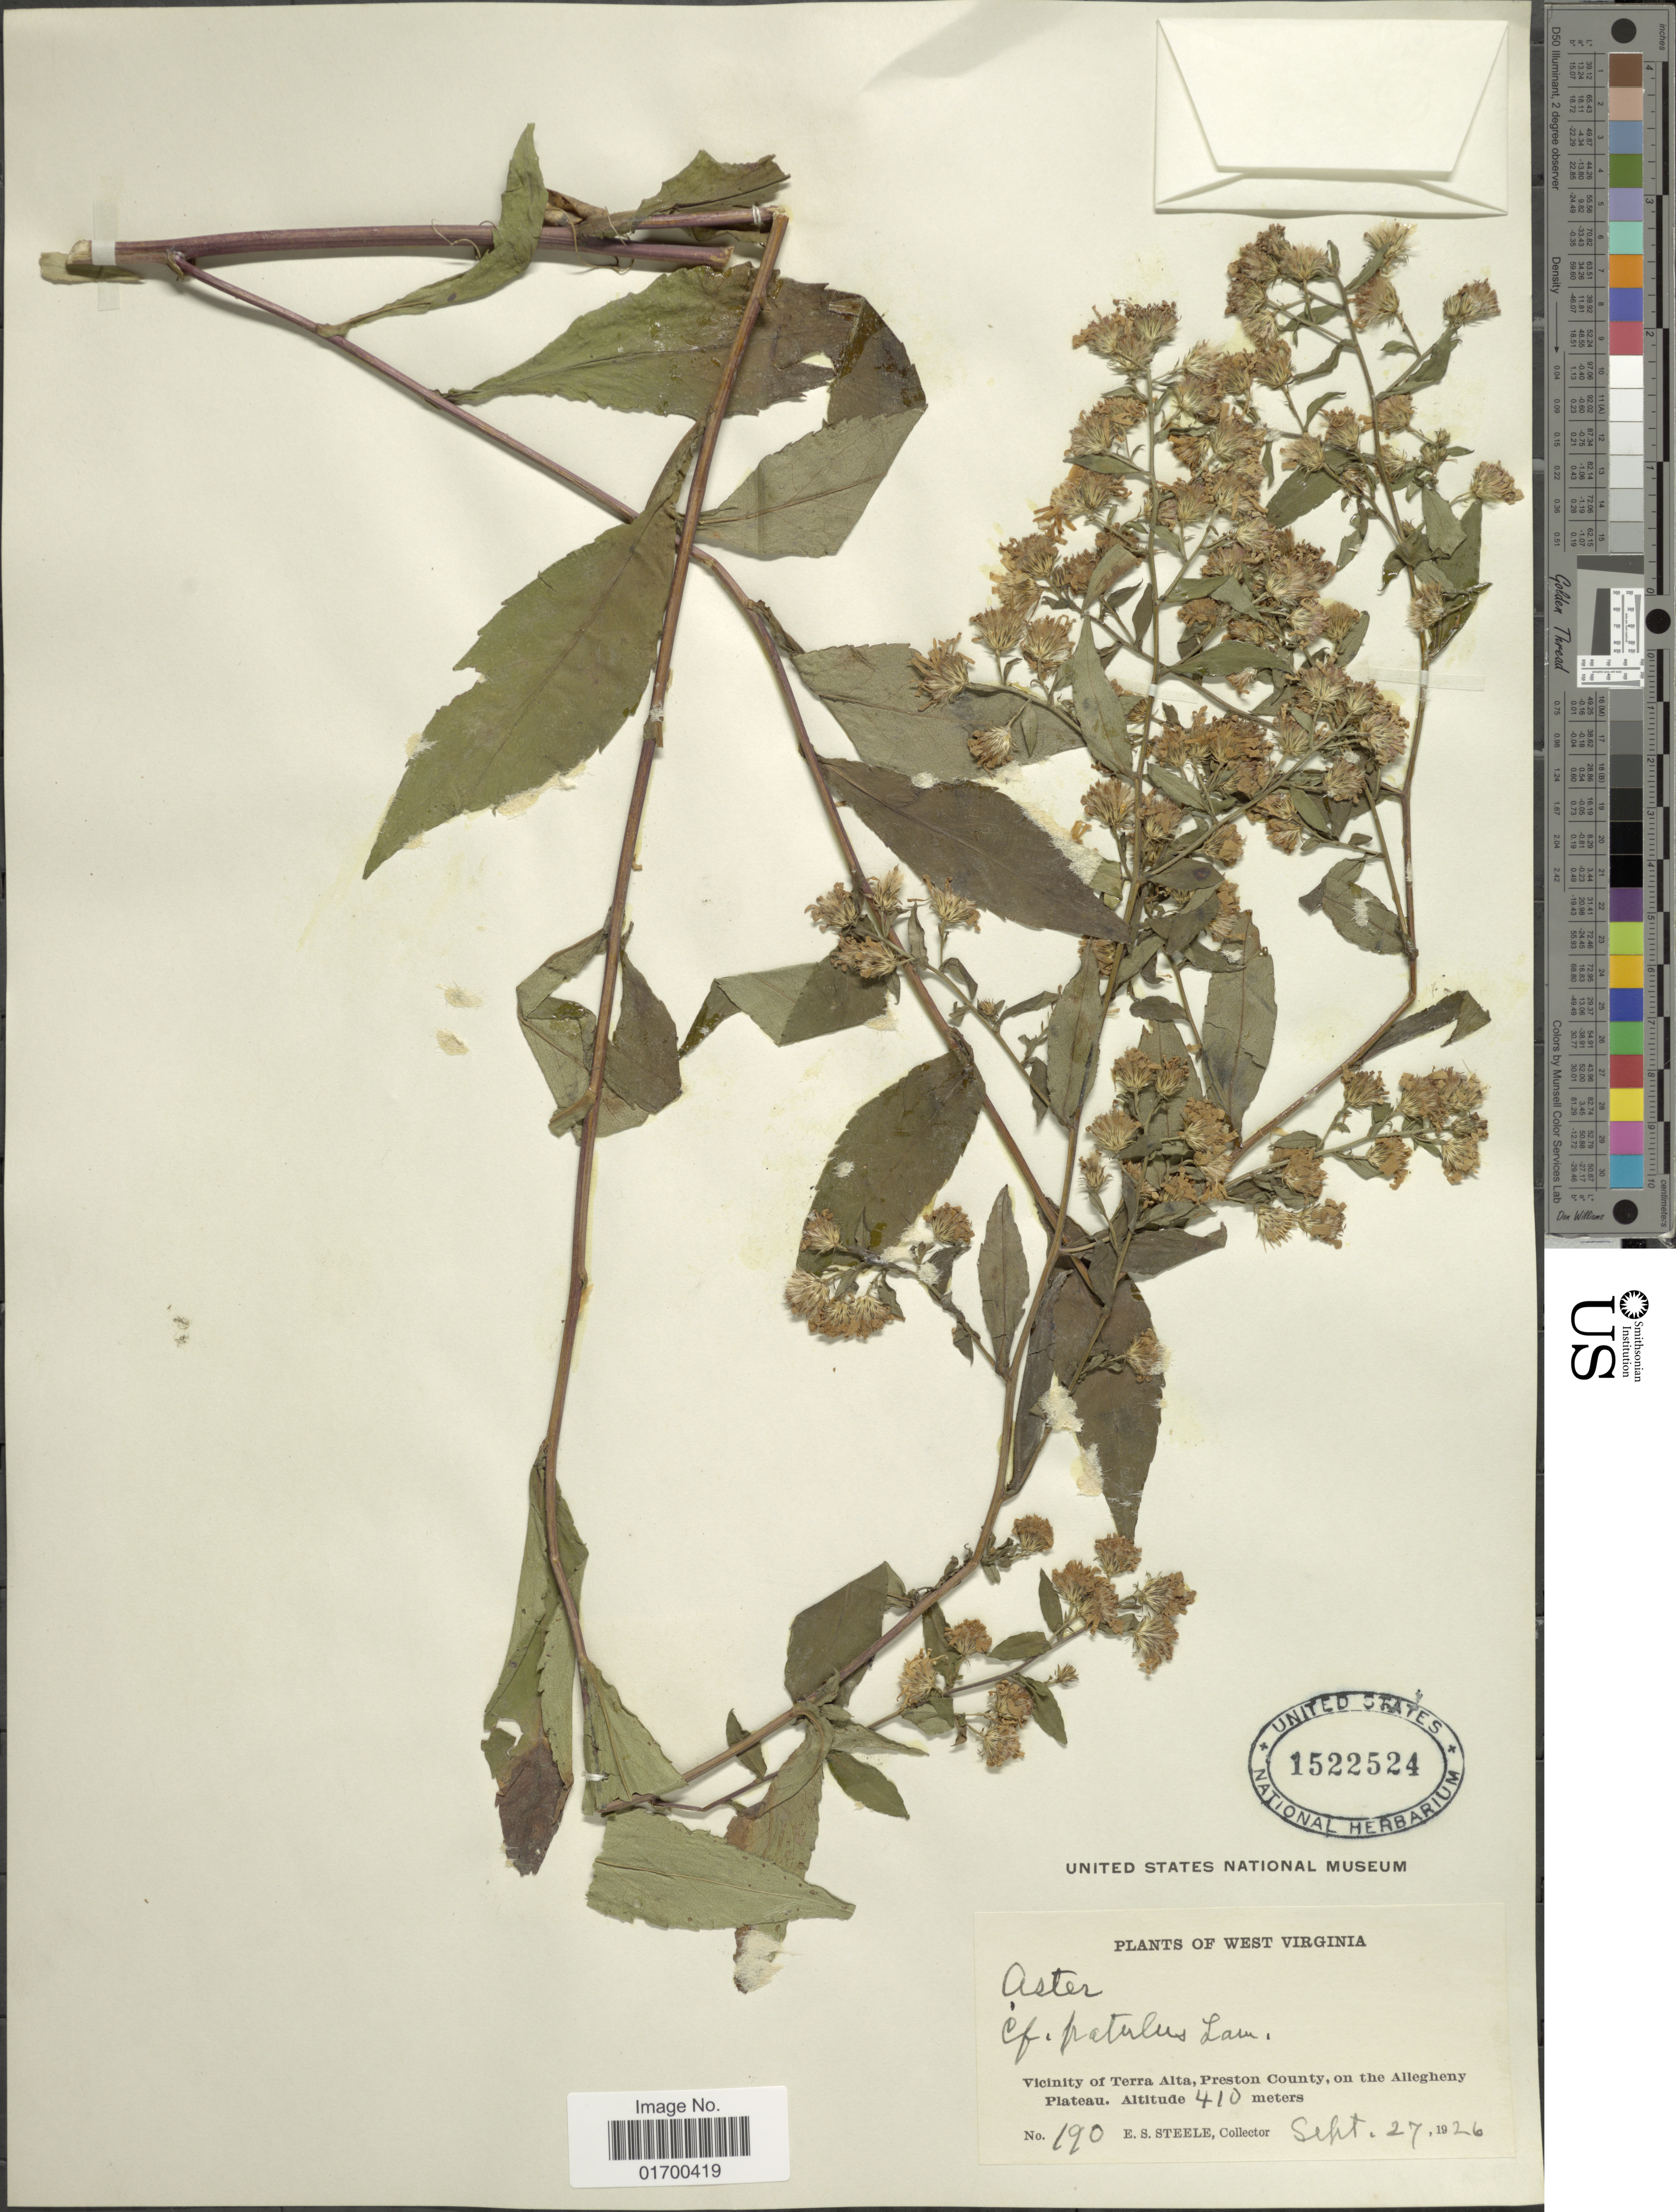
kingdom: Plantae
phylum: Tracheophyta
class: Magnoliopsida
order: Asterales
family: Asteraceae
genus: Symphyotrichum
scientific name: Symphyotrichum lateriflorum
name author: (L.) Á. Löve & D. Löve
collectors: E. Steele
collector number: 190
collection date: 1926-09-27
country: United States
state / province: West Virginia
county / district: Preston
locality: Vicinity of Terra Alta, Preston County, on the Allegheny Plateau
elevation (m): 410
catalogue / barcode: US 1522524